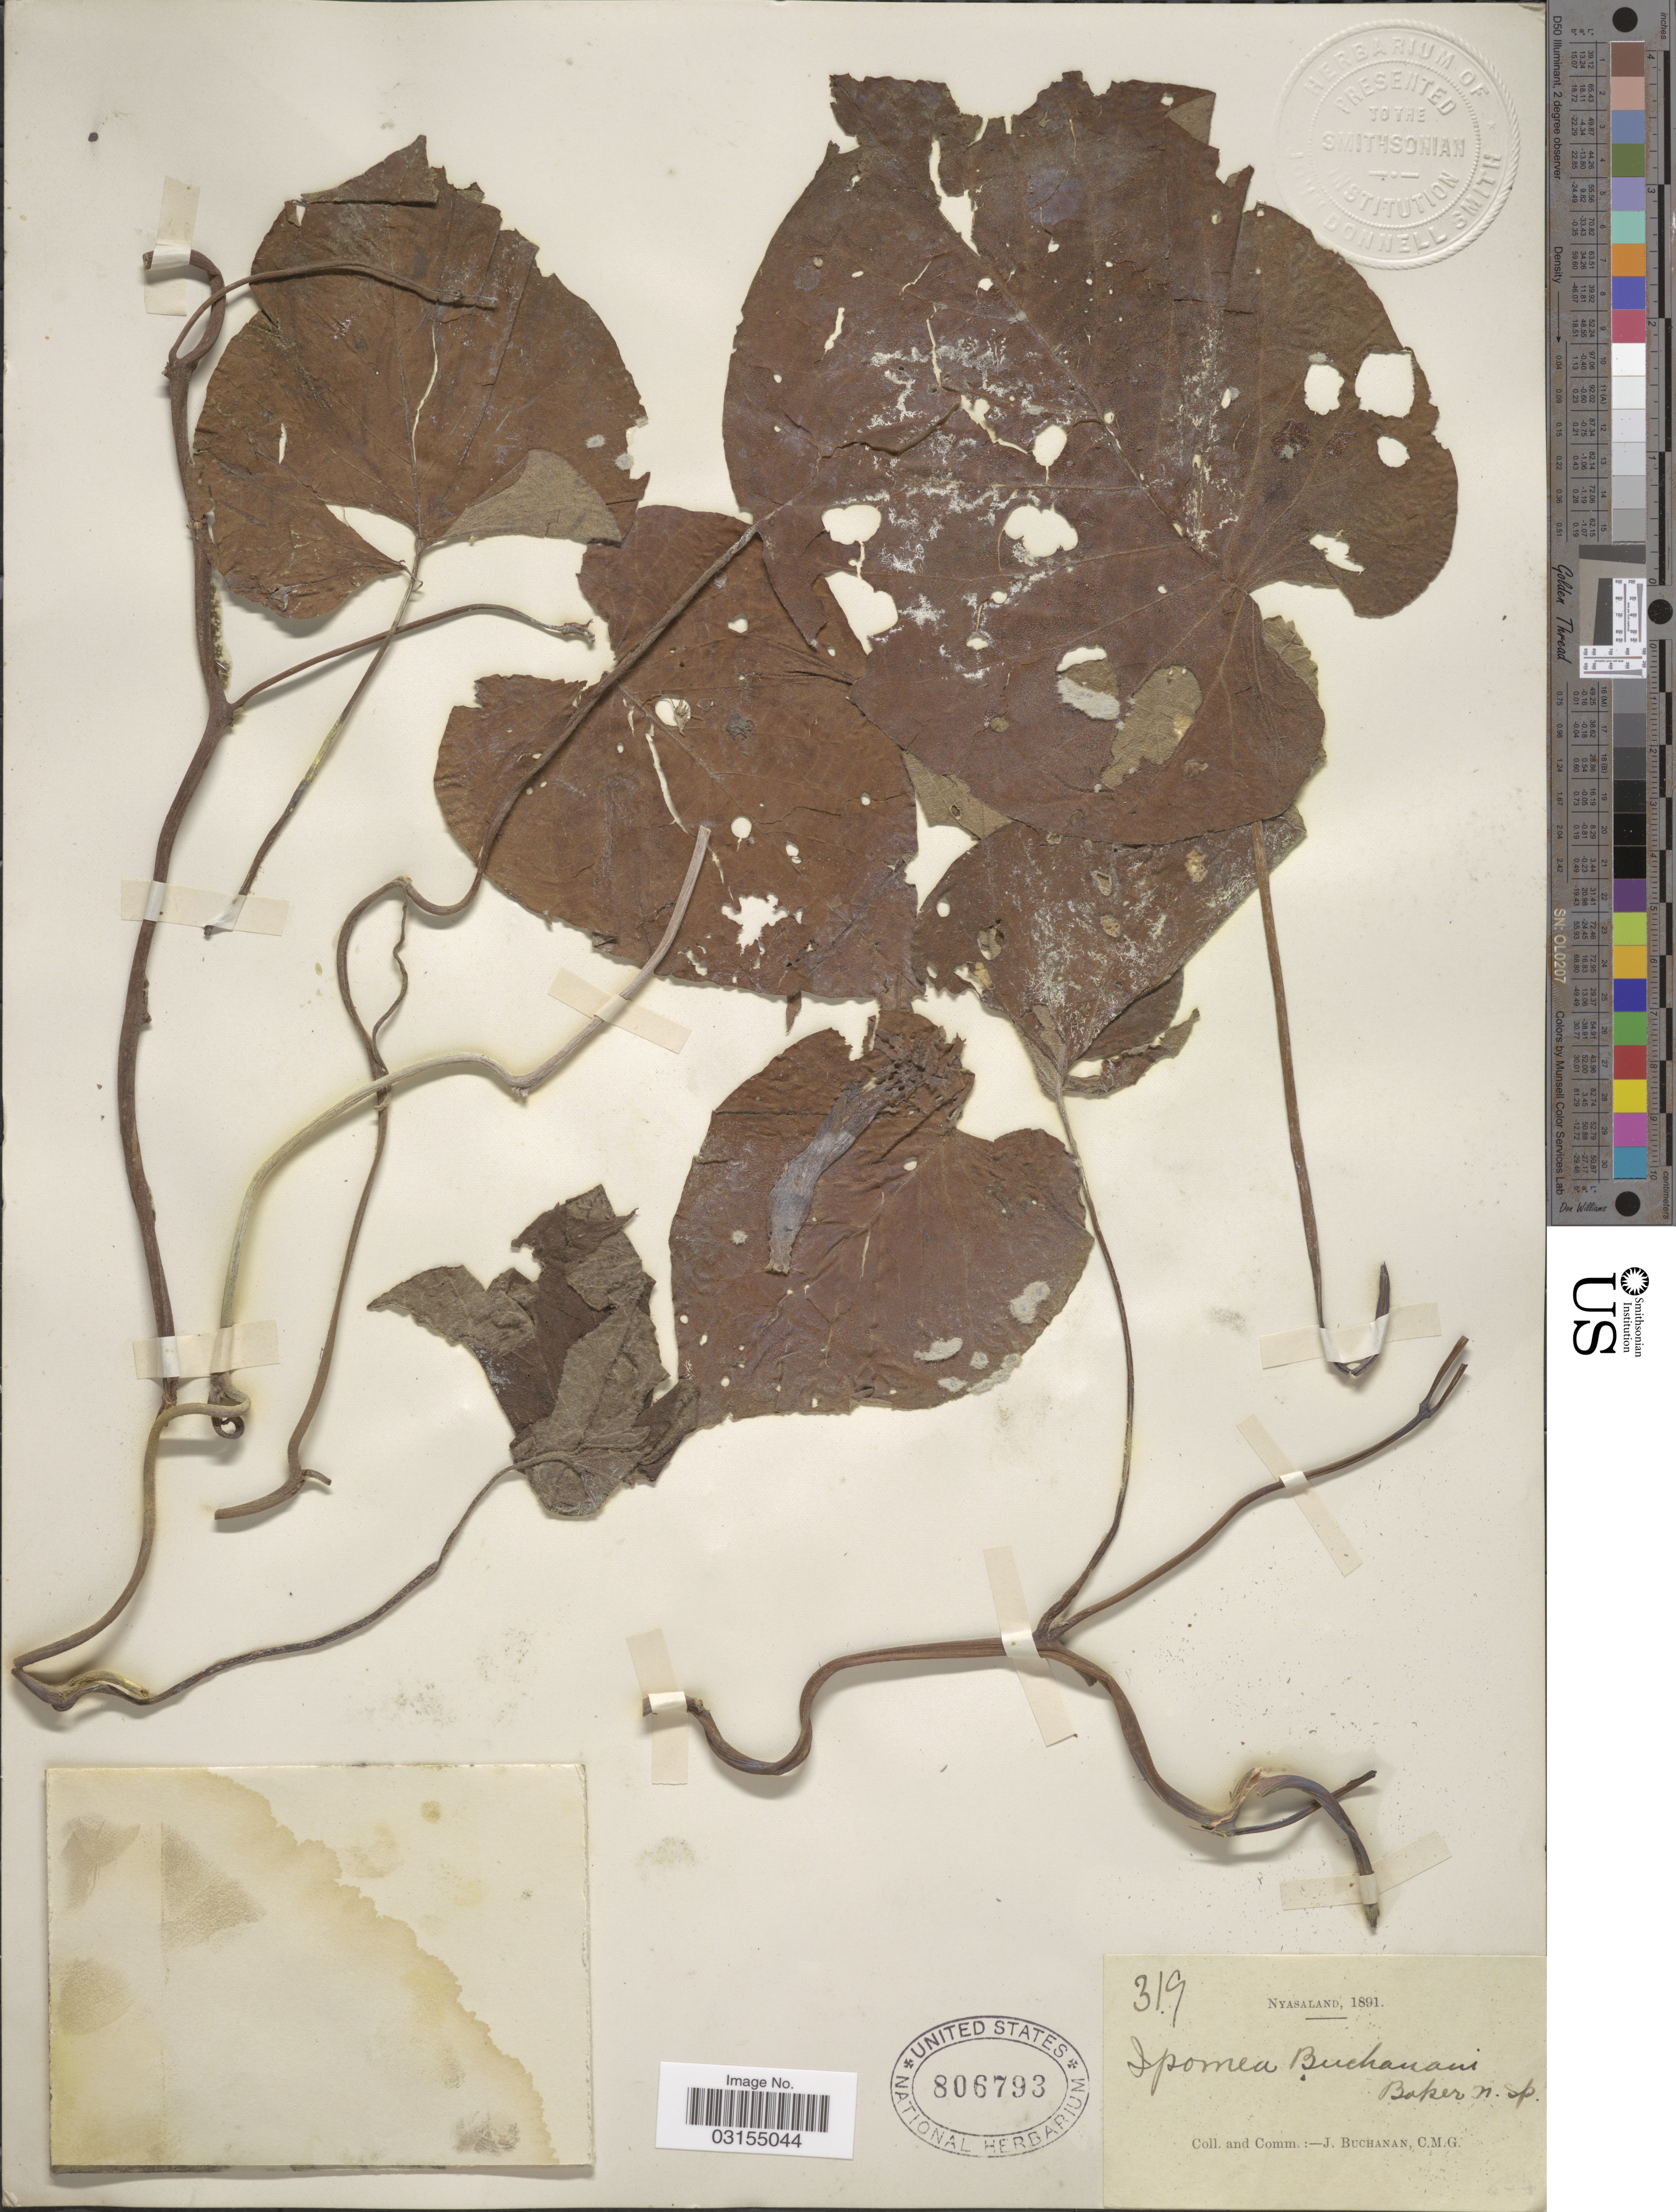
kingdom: Plantae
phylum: Tracheophyta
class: Magnoliopsida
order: Solanales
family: Convolvulaceae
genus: Ipomoea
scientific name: Ipomoea buchananii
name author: Baker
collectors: J. Buchanan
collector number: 319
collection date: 1891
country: Malawi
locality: Nyasaland.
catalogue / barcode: US 806793